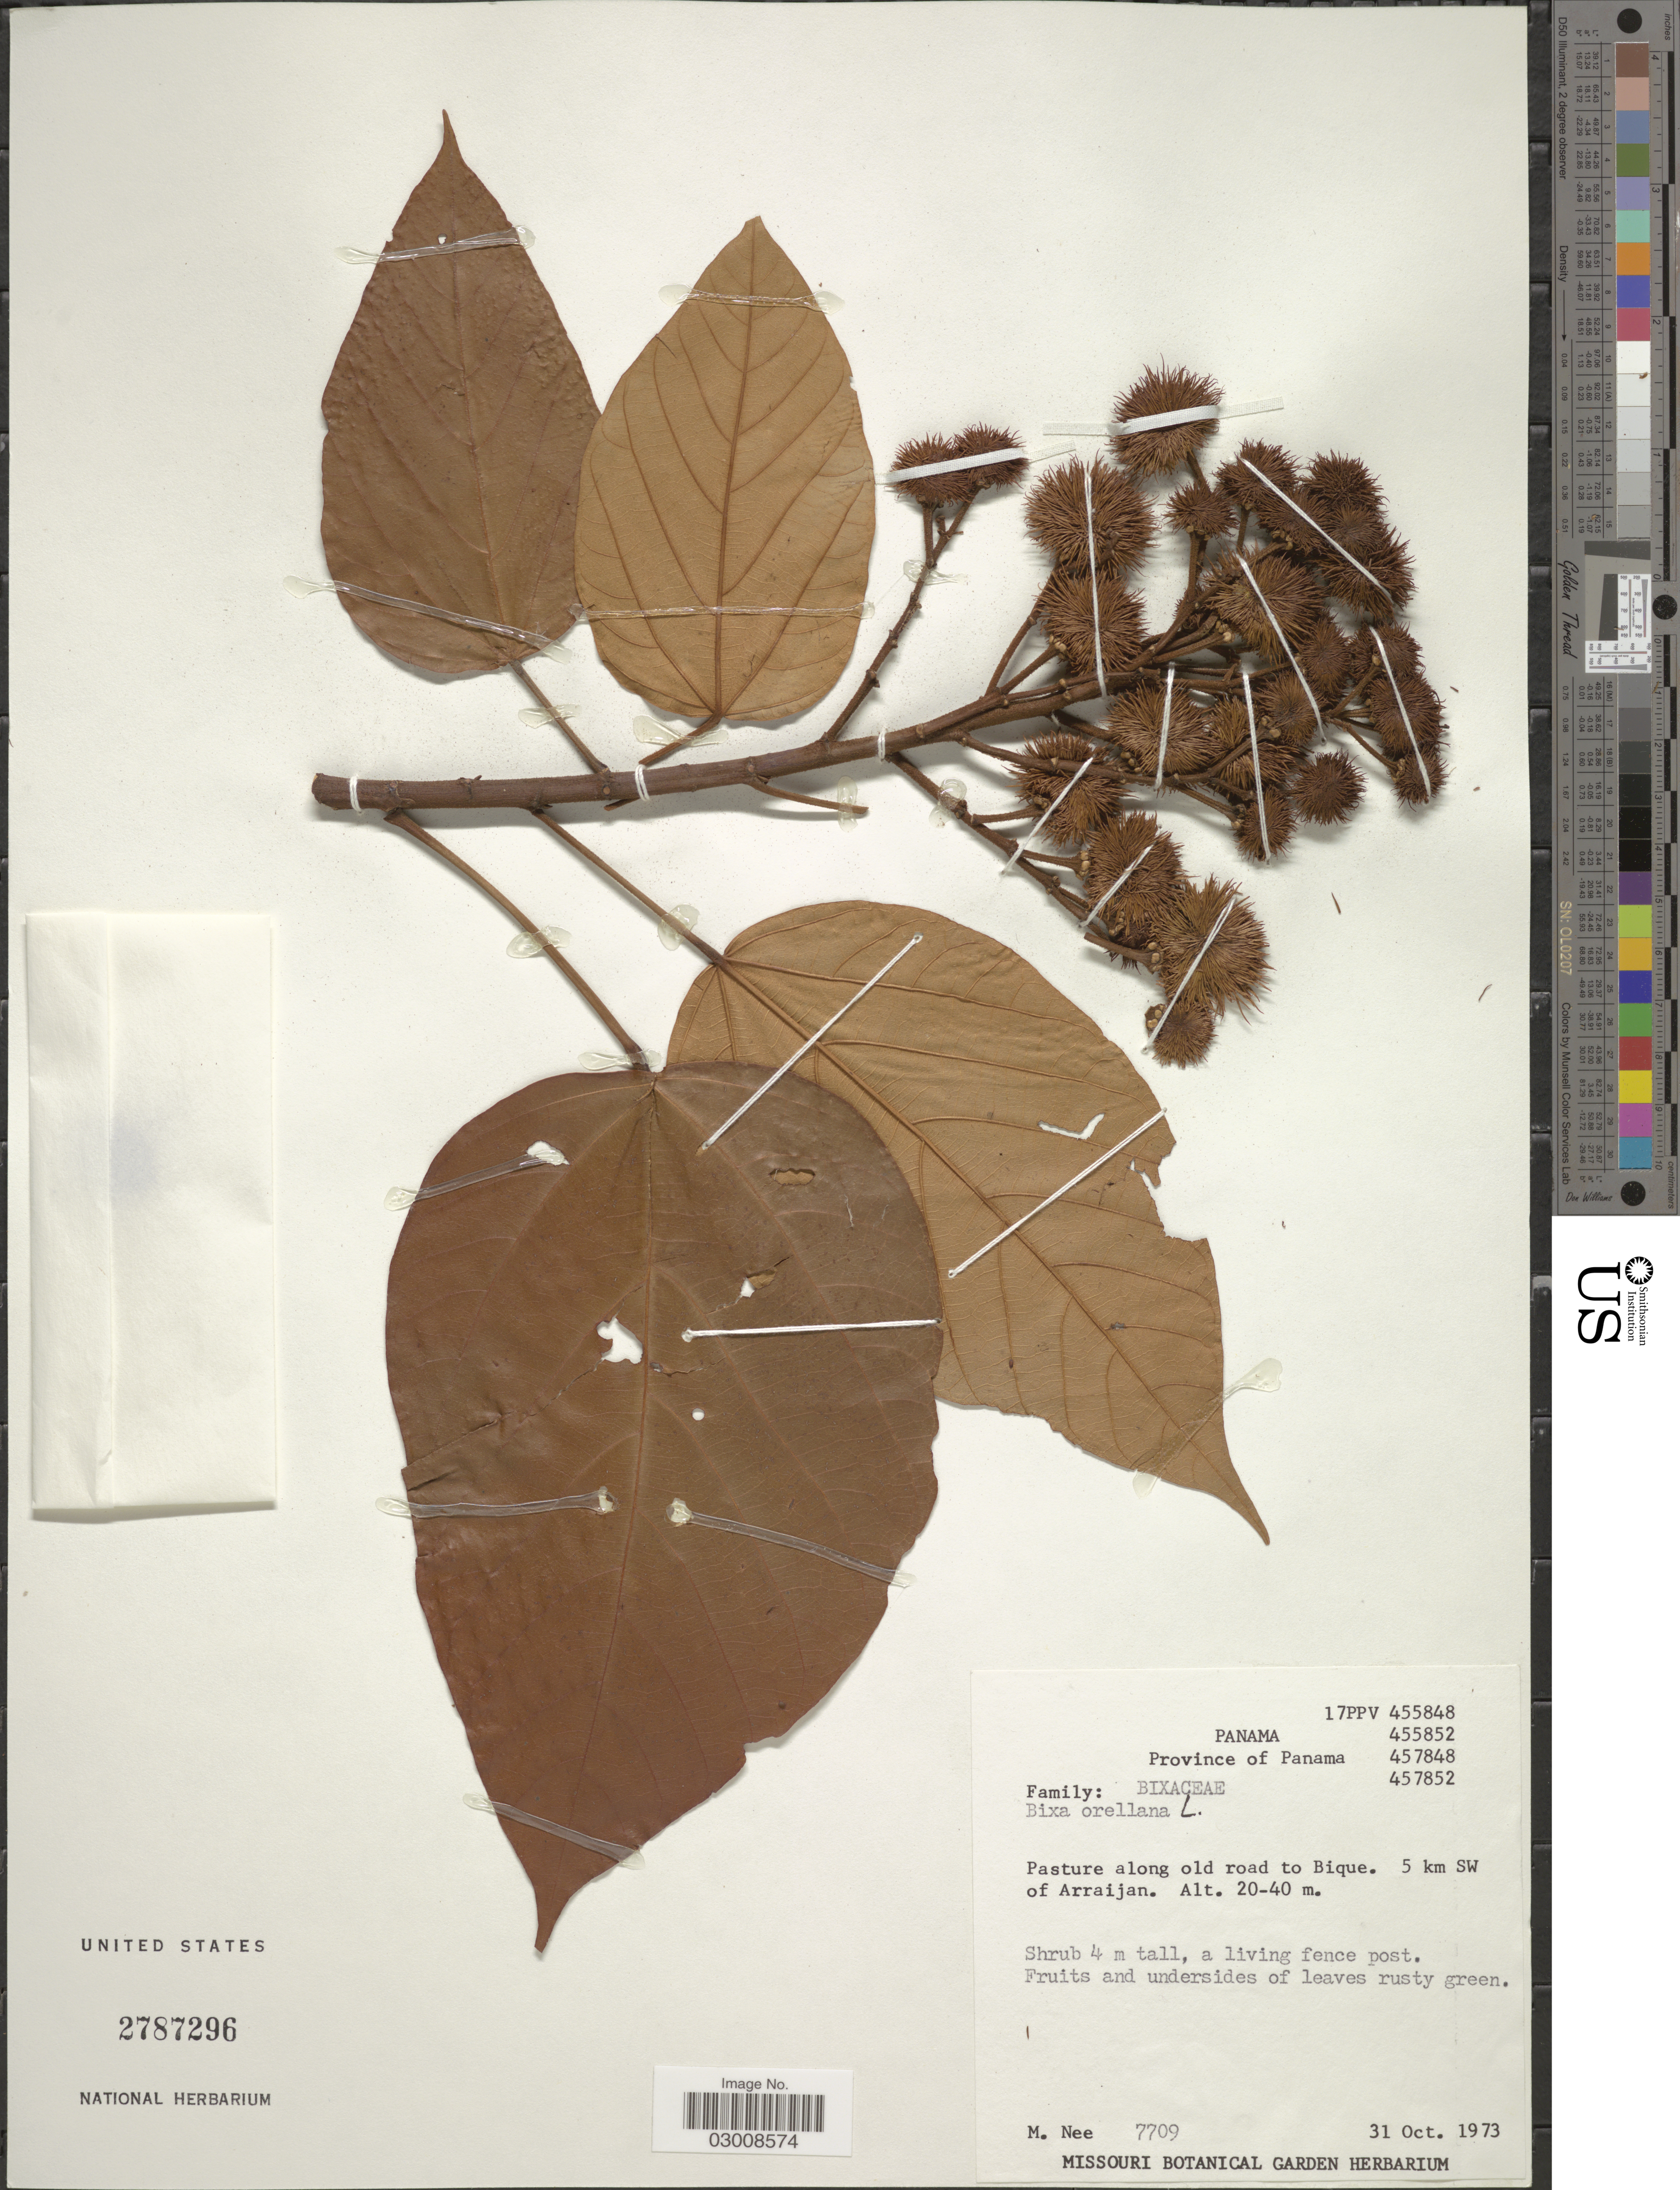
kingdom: Plantae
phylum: Tracheophyta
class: Magnoliopsida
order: Malvales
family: Bixaceae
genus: Bixa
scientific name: Bixa orellana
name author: L.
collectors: M. Nee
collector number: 7709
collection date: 1973-10-31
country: Panama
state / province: Panamá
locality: Pasture along old road to Bique. 5 km SW of Arraijan.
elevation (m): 20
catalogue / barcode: US 2787296